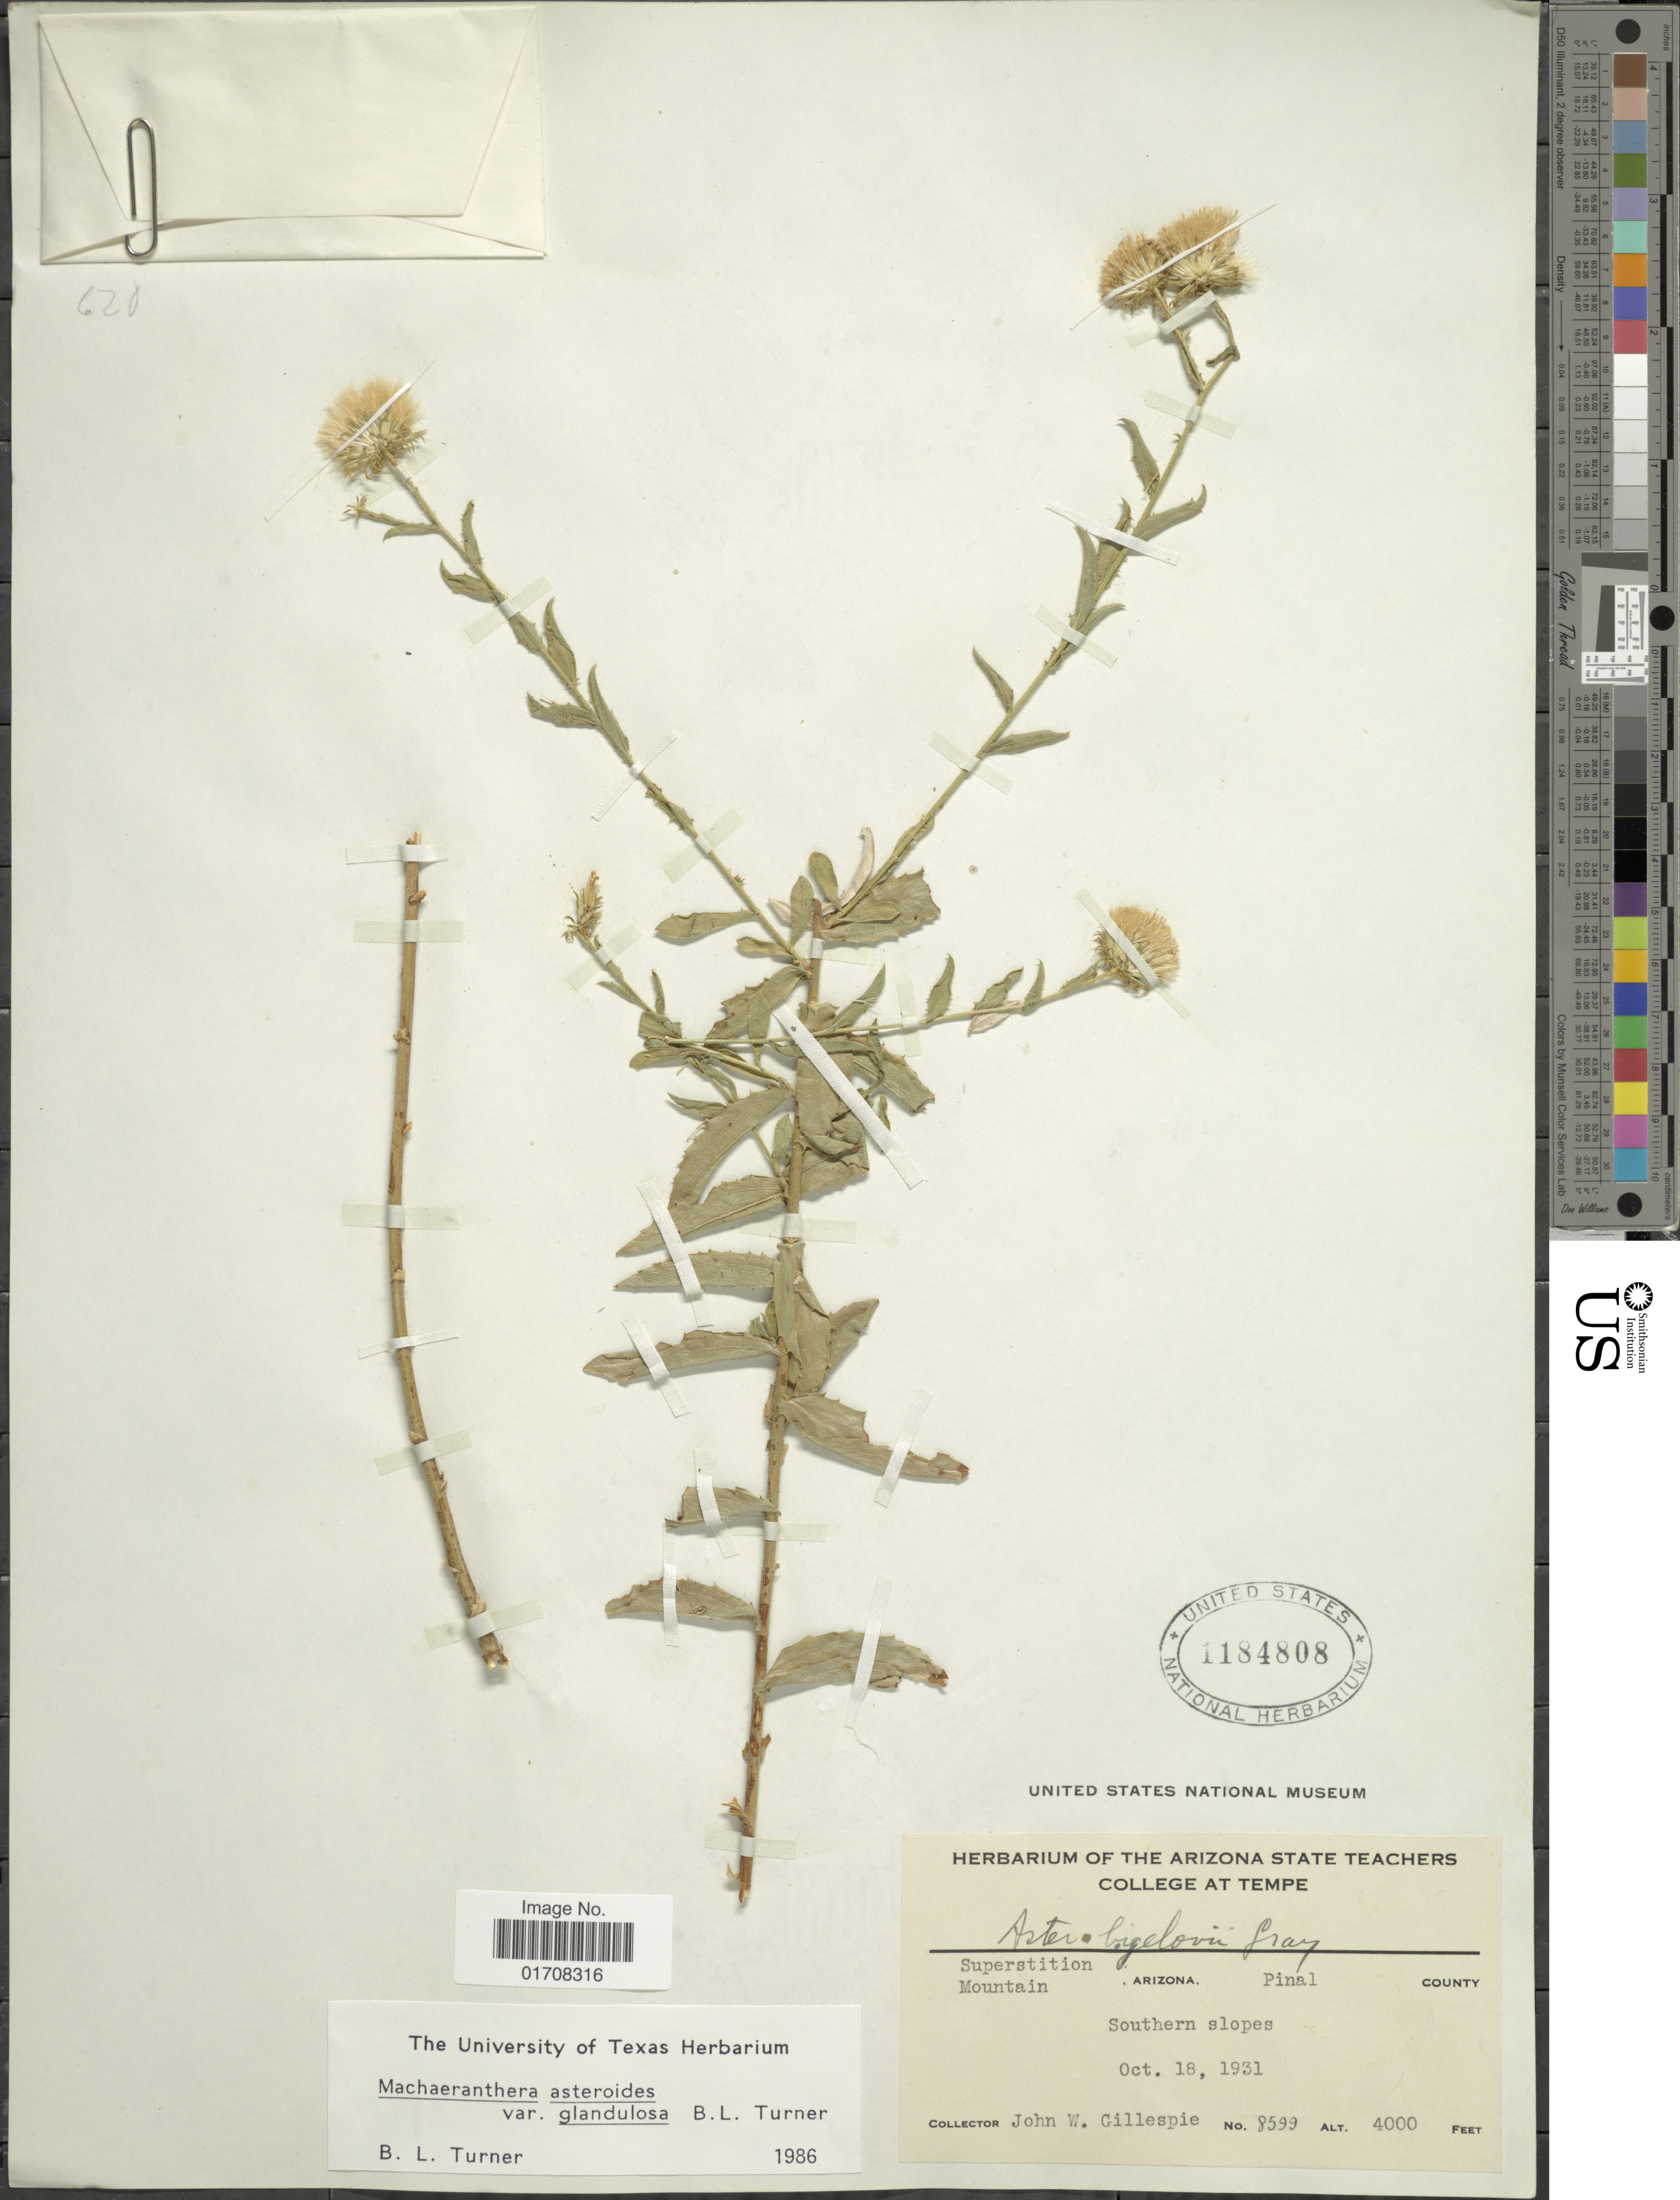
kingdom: Plantae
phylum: Tracheophyta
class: Magnoliopsida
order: Asterales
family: Asteraceae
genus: Machaeranthera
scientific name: Machaeranthera asteroides var. glandulosa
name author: (Torr.) Greene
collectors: J. W. Gillespie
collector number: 8599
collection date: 1931-10-18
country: United States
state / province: Arizona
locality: Superstition Mountain, Pinal County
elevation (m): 1219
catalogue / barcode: US 1184808